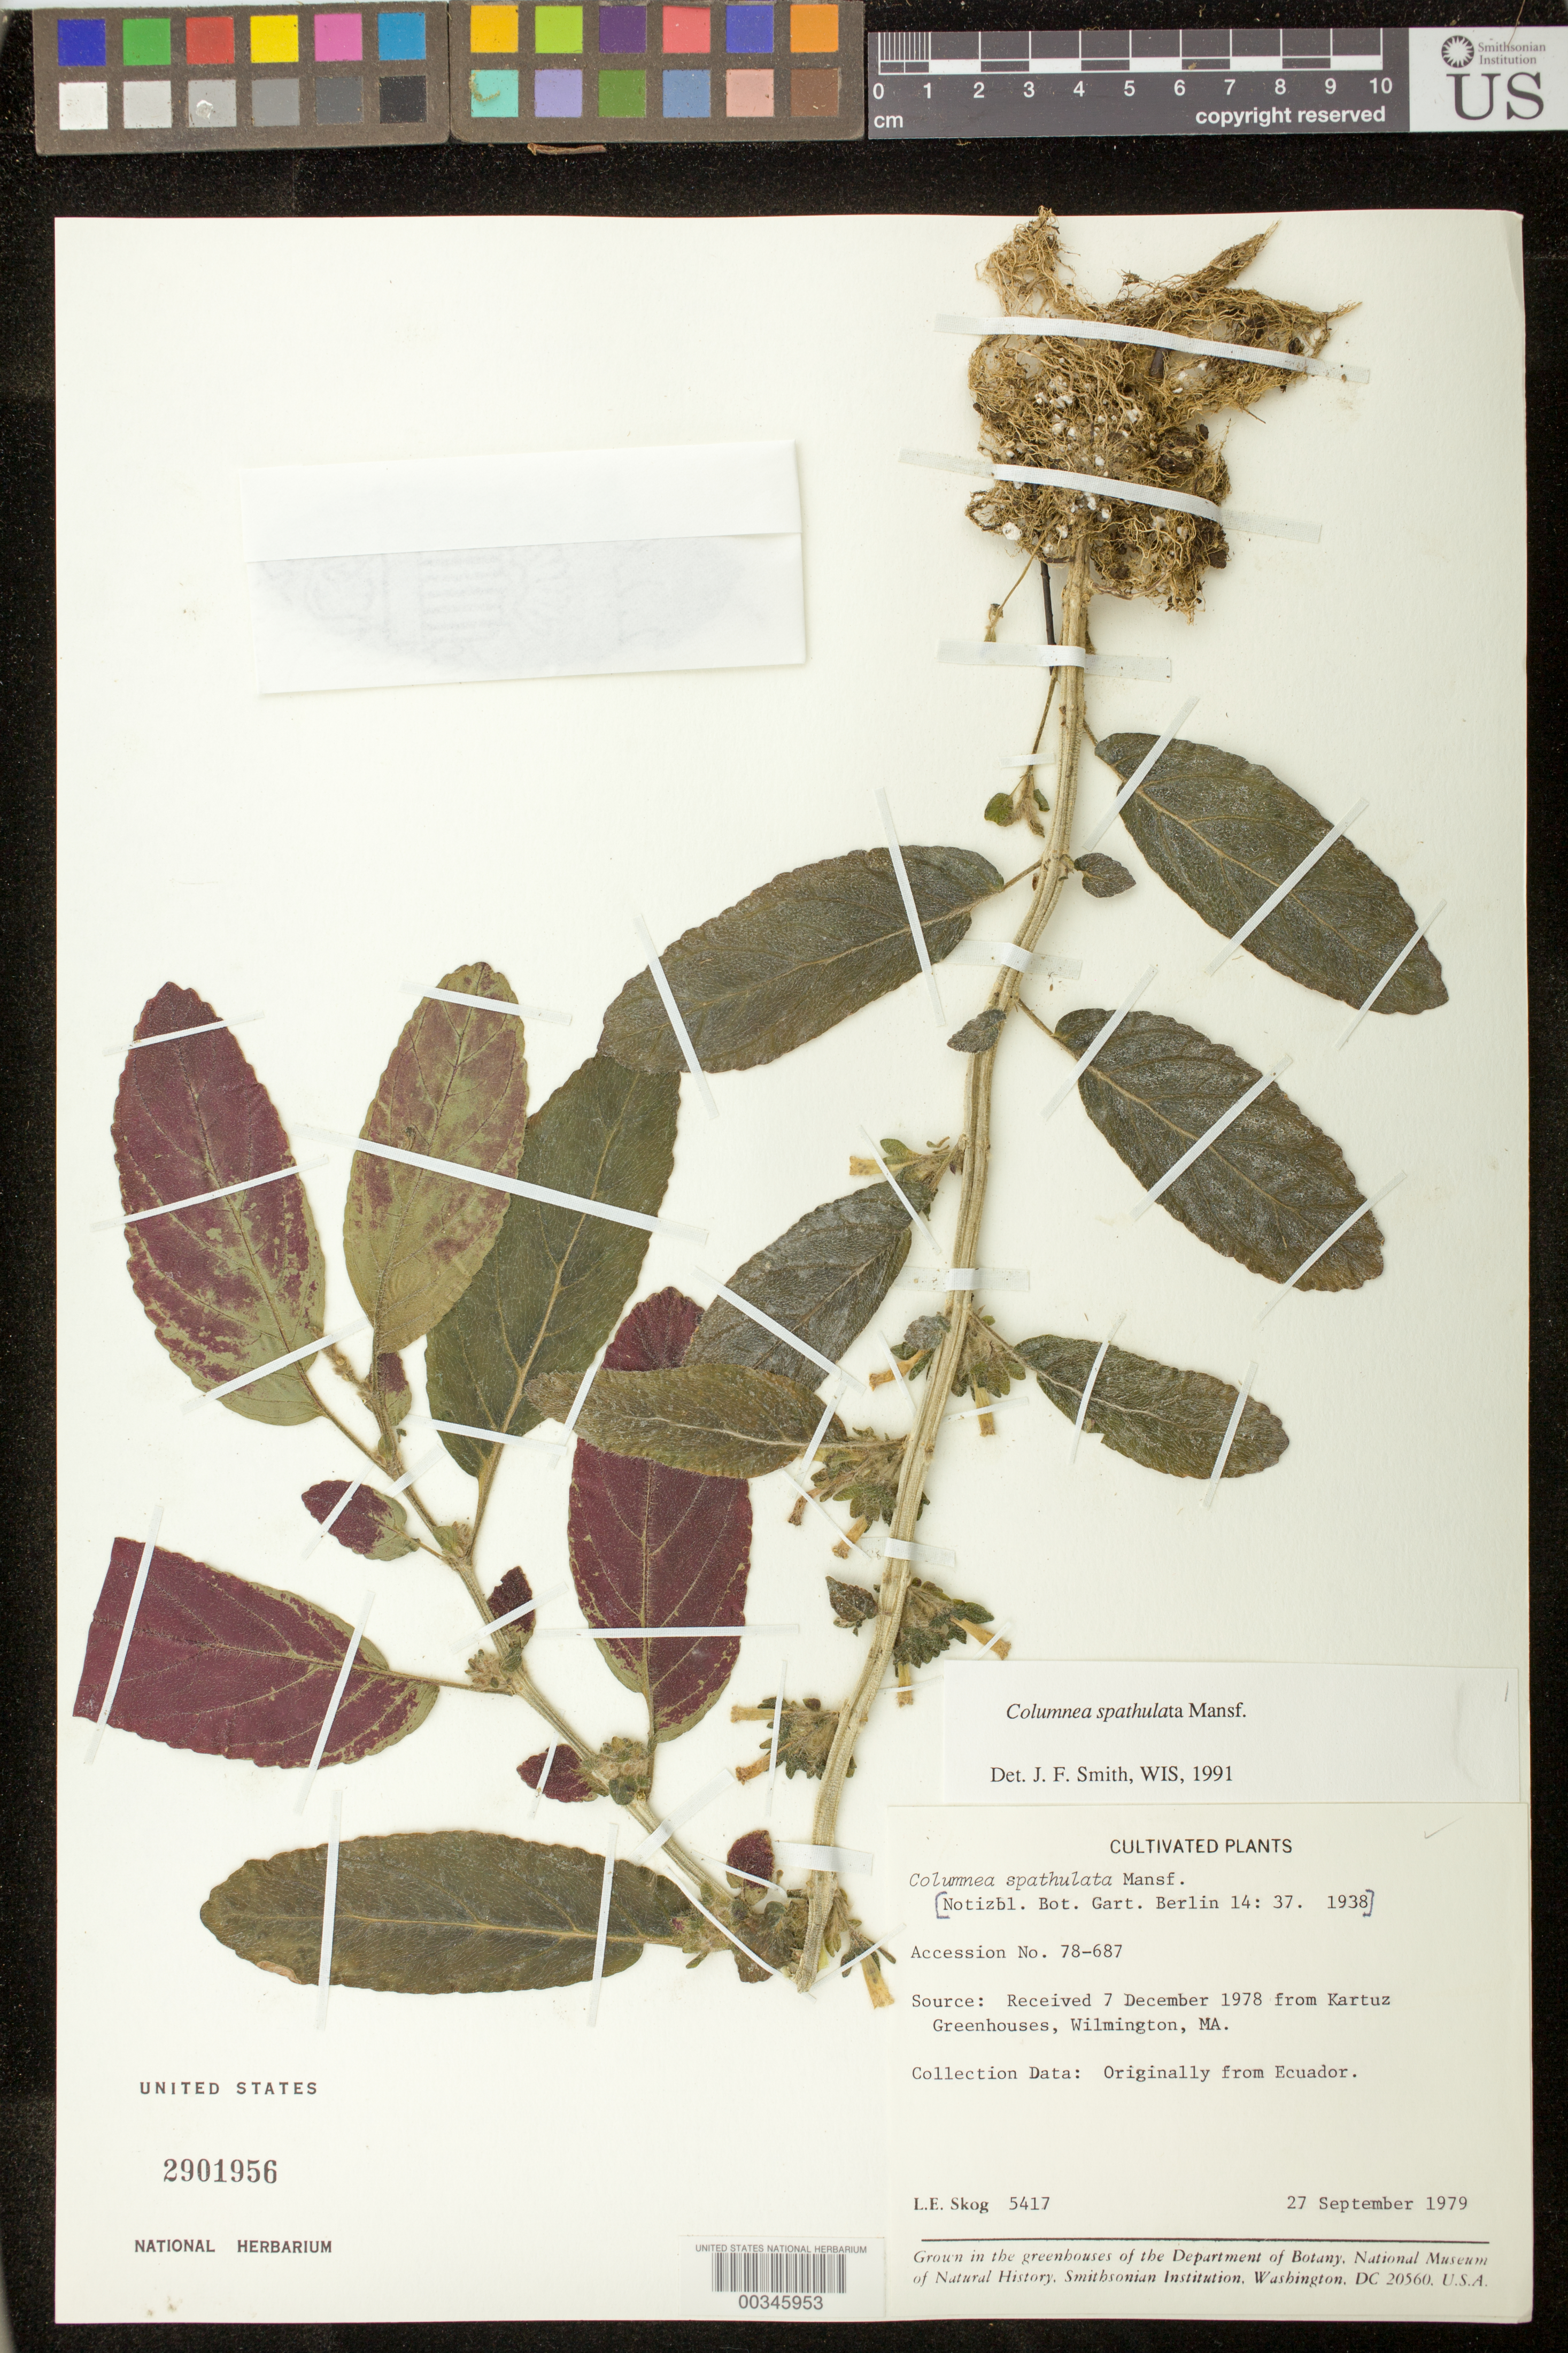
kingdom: Plantae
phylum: Tracheophyta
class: Magnoliopsida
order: Lamiales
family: Gesneriaceae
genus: Columnea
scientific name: Columnea spathulata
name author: Mansf.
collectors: L. E. Skog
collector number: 5417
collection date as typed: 27 Sep 1979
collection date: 1979-09-27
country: Ecuador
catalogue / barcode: US 2901956